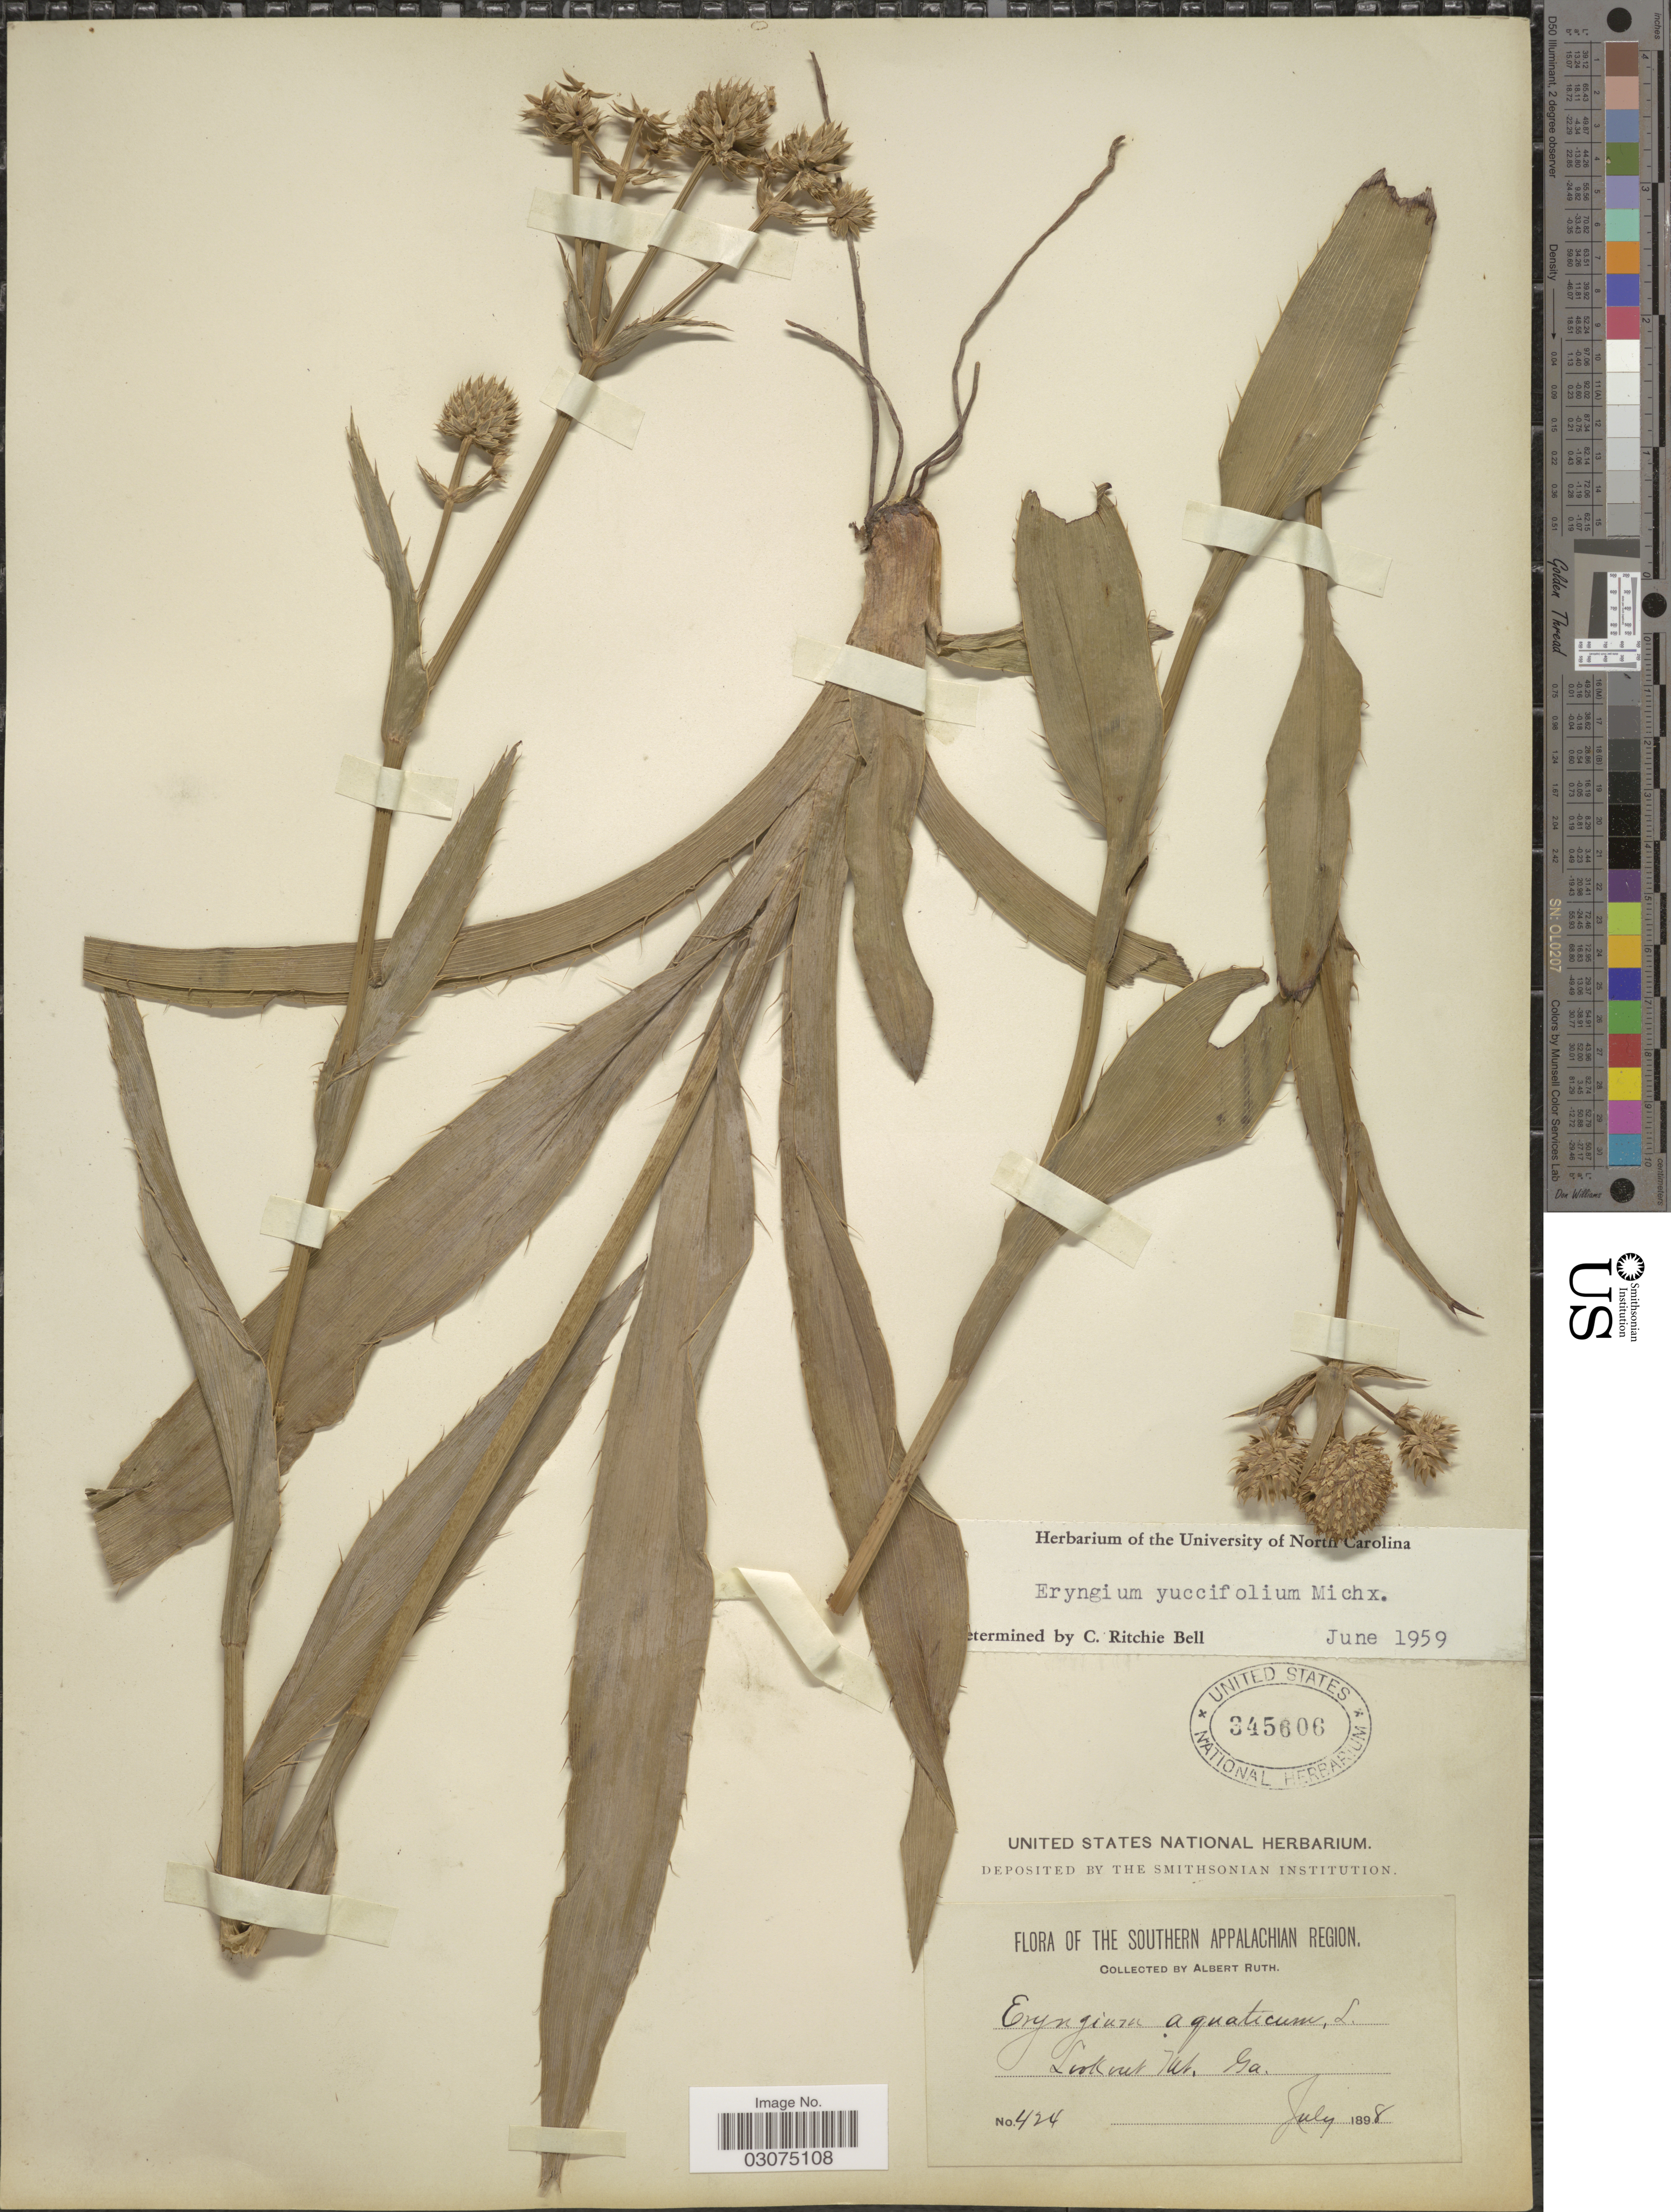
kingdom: Plantae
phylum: Tracheophyta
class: Magnoliopsida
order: Apiales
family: Apiaceae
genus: Eryngium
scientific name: Eryngium yuccifolium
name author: Michx.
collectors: A. Ruth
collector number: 424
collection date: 1898-07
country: United States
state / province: Georgia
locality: Southern Appalachian Region. Lookout Mt.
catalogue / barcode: US 345606